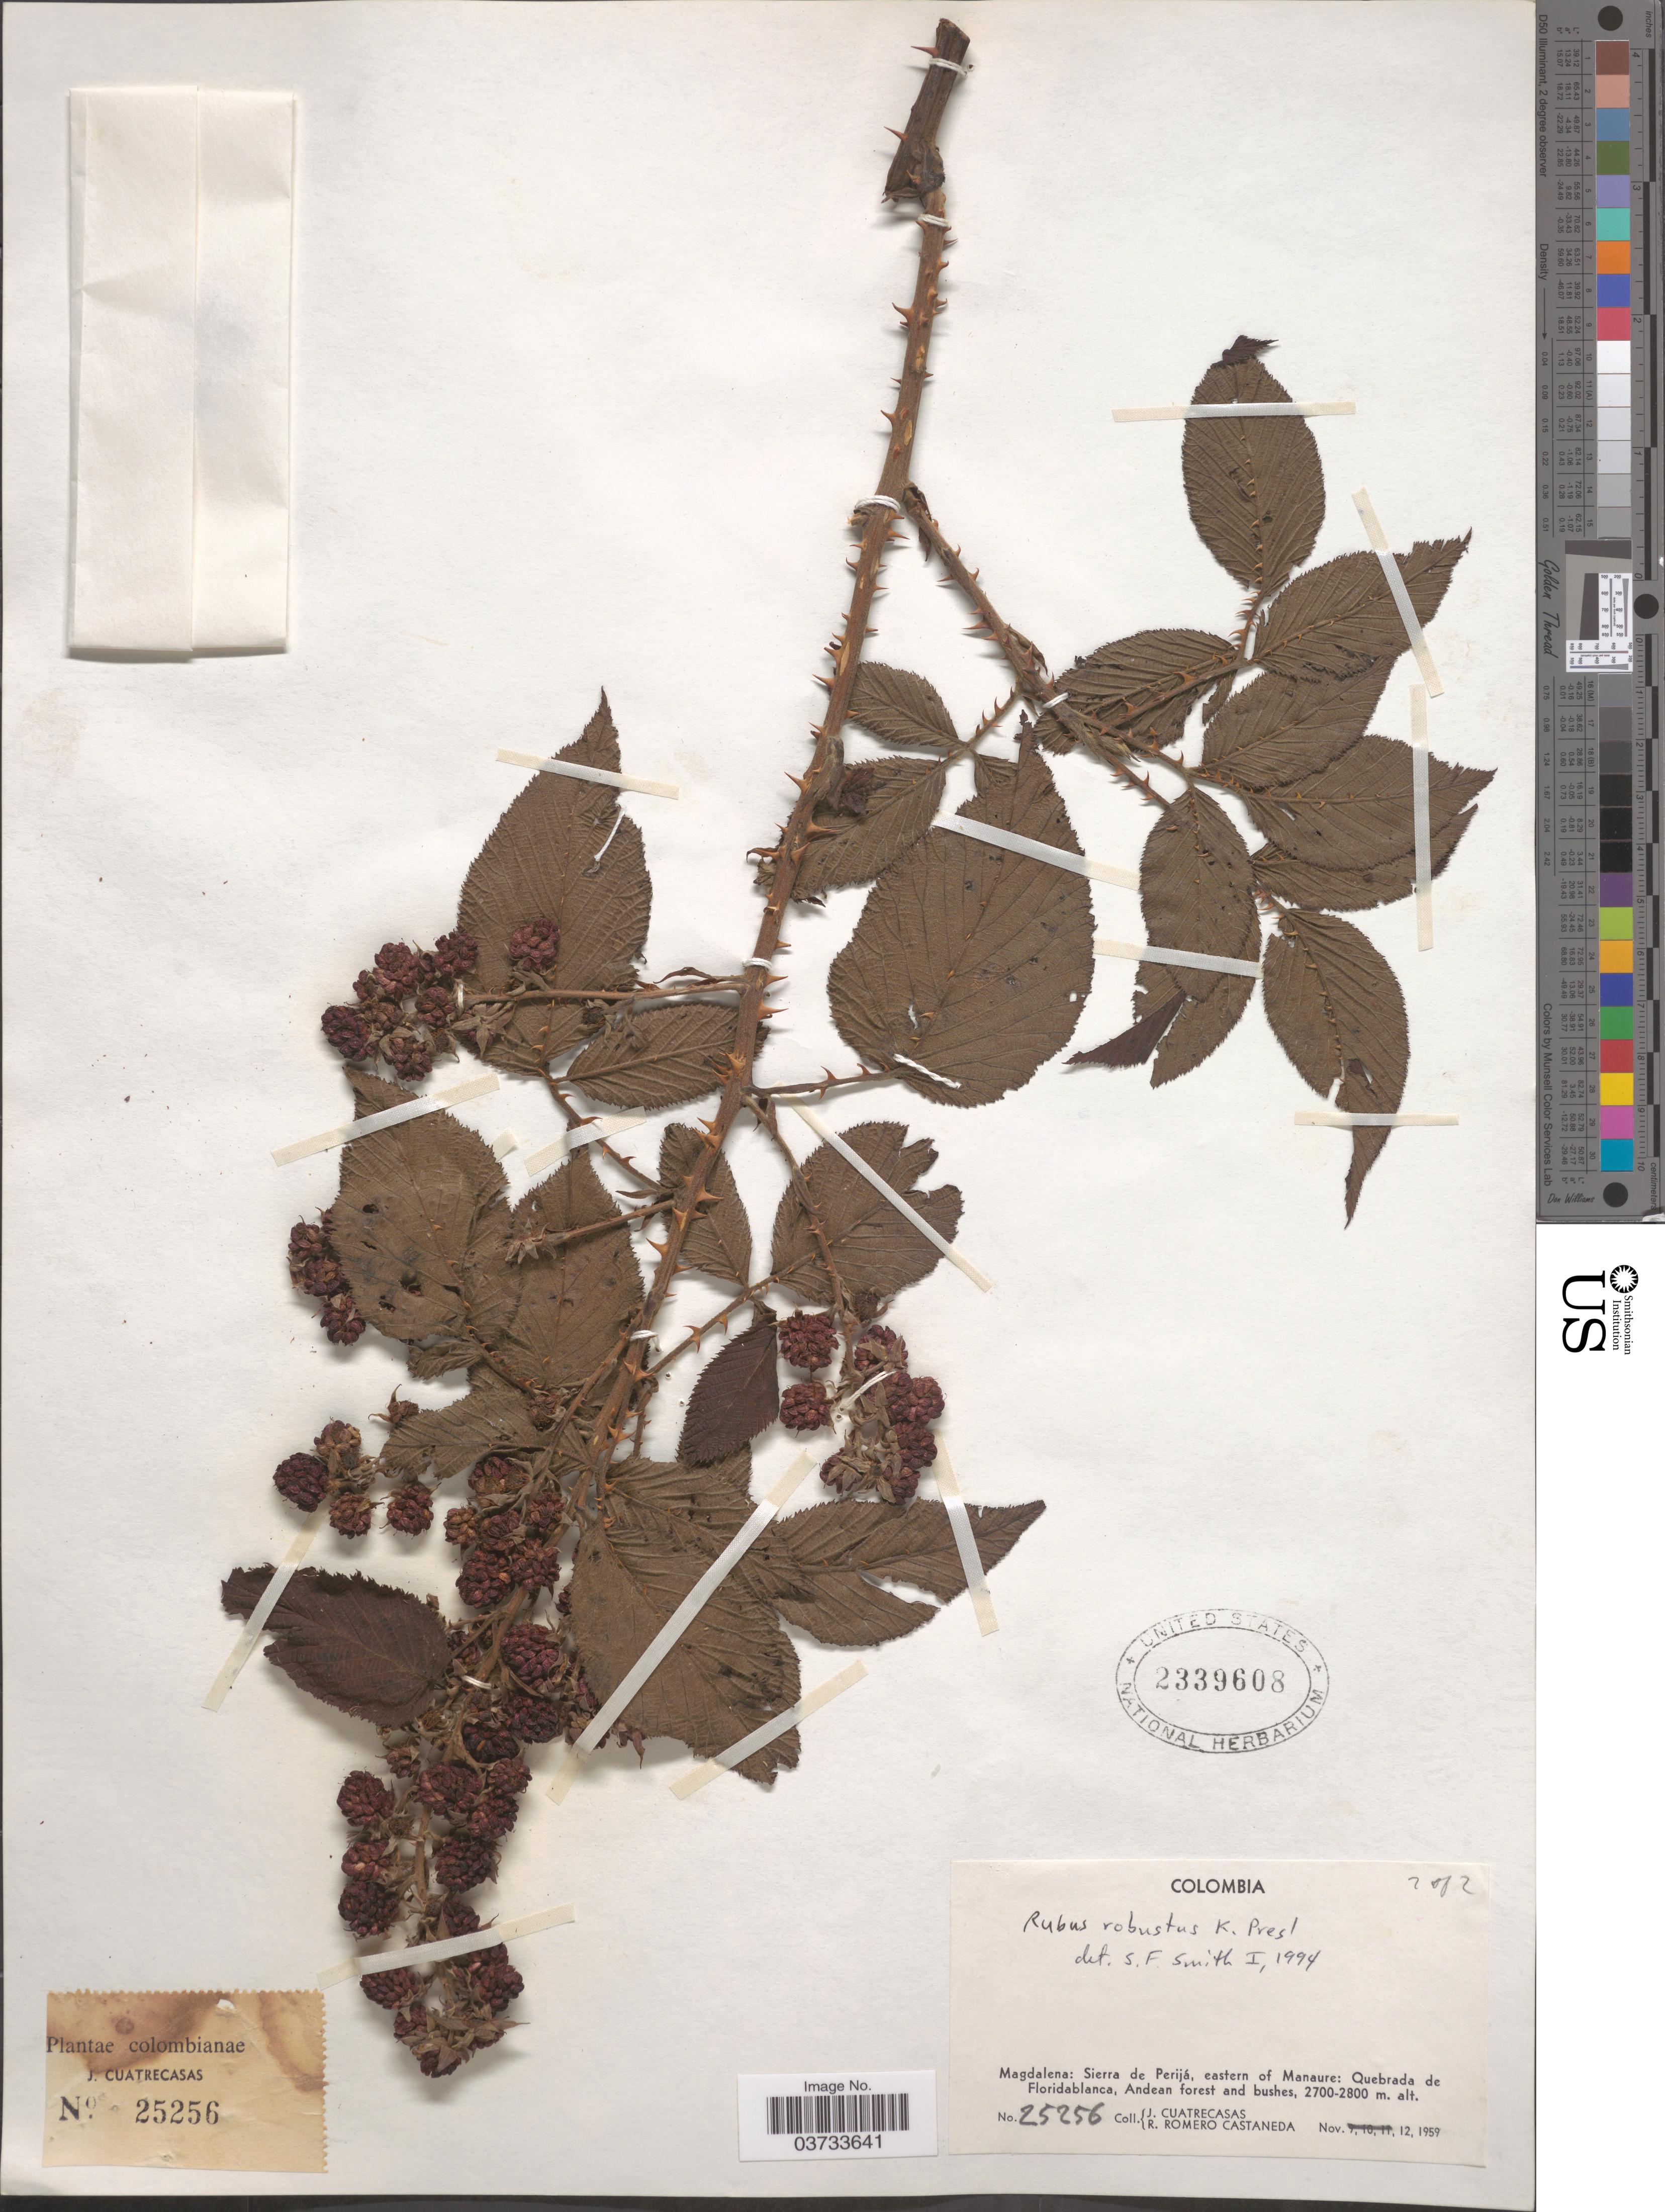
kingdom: Plantae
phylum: Tracheophyta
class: Magnoliopsida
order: Rosales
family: Rosaceae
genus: Rubus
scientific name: Rubus robustus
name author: C. Presl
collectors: J. Cuatrecasas & R. Romero Castañeda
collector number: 25256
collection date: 1959-11-12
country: Colombia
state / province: Magdalena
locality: Sierra de Perijá, eastern of Manaure: Quebrada de Floridablanca, Andean forest and bushes.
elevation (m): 2700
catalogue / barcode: US 2339608